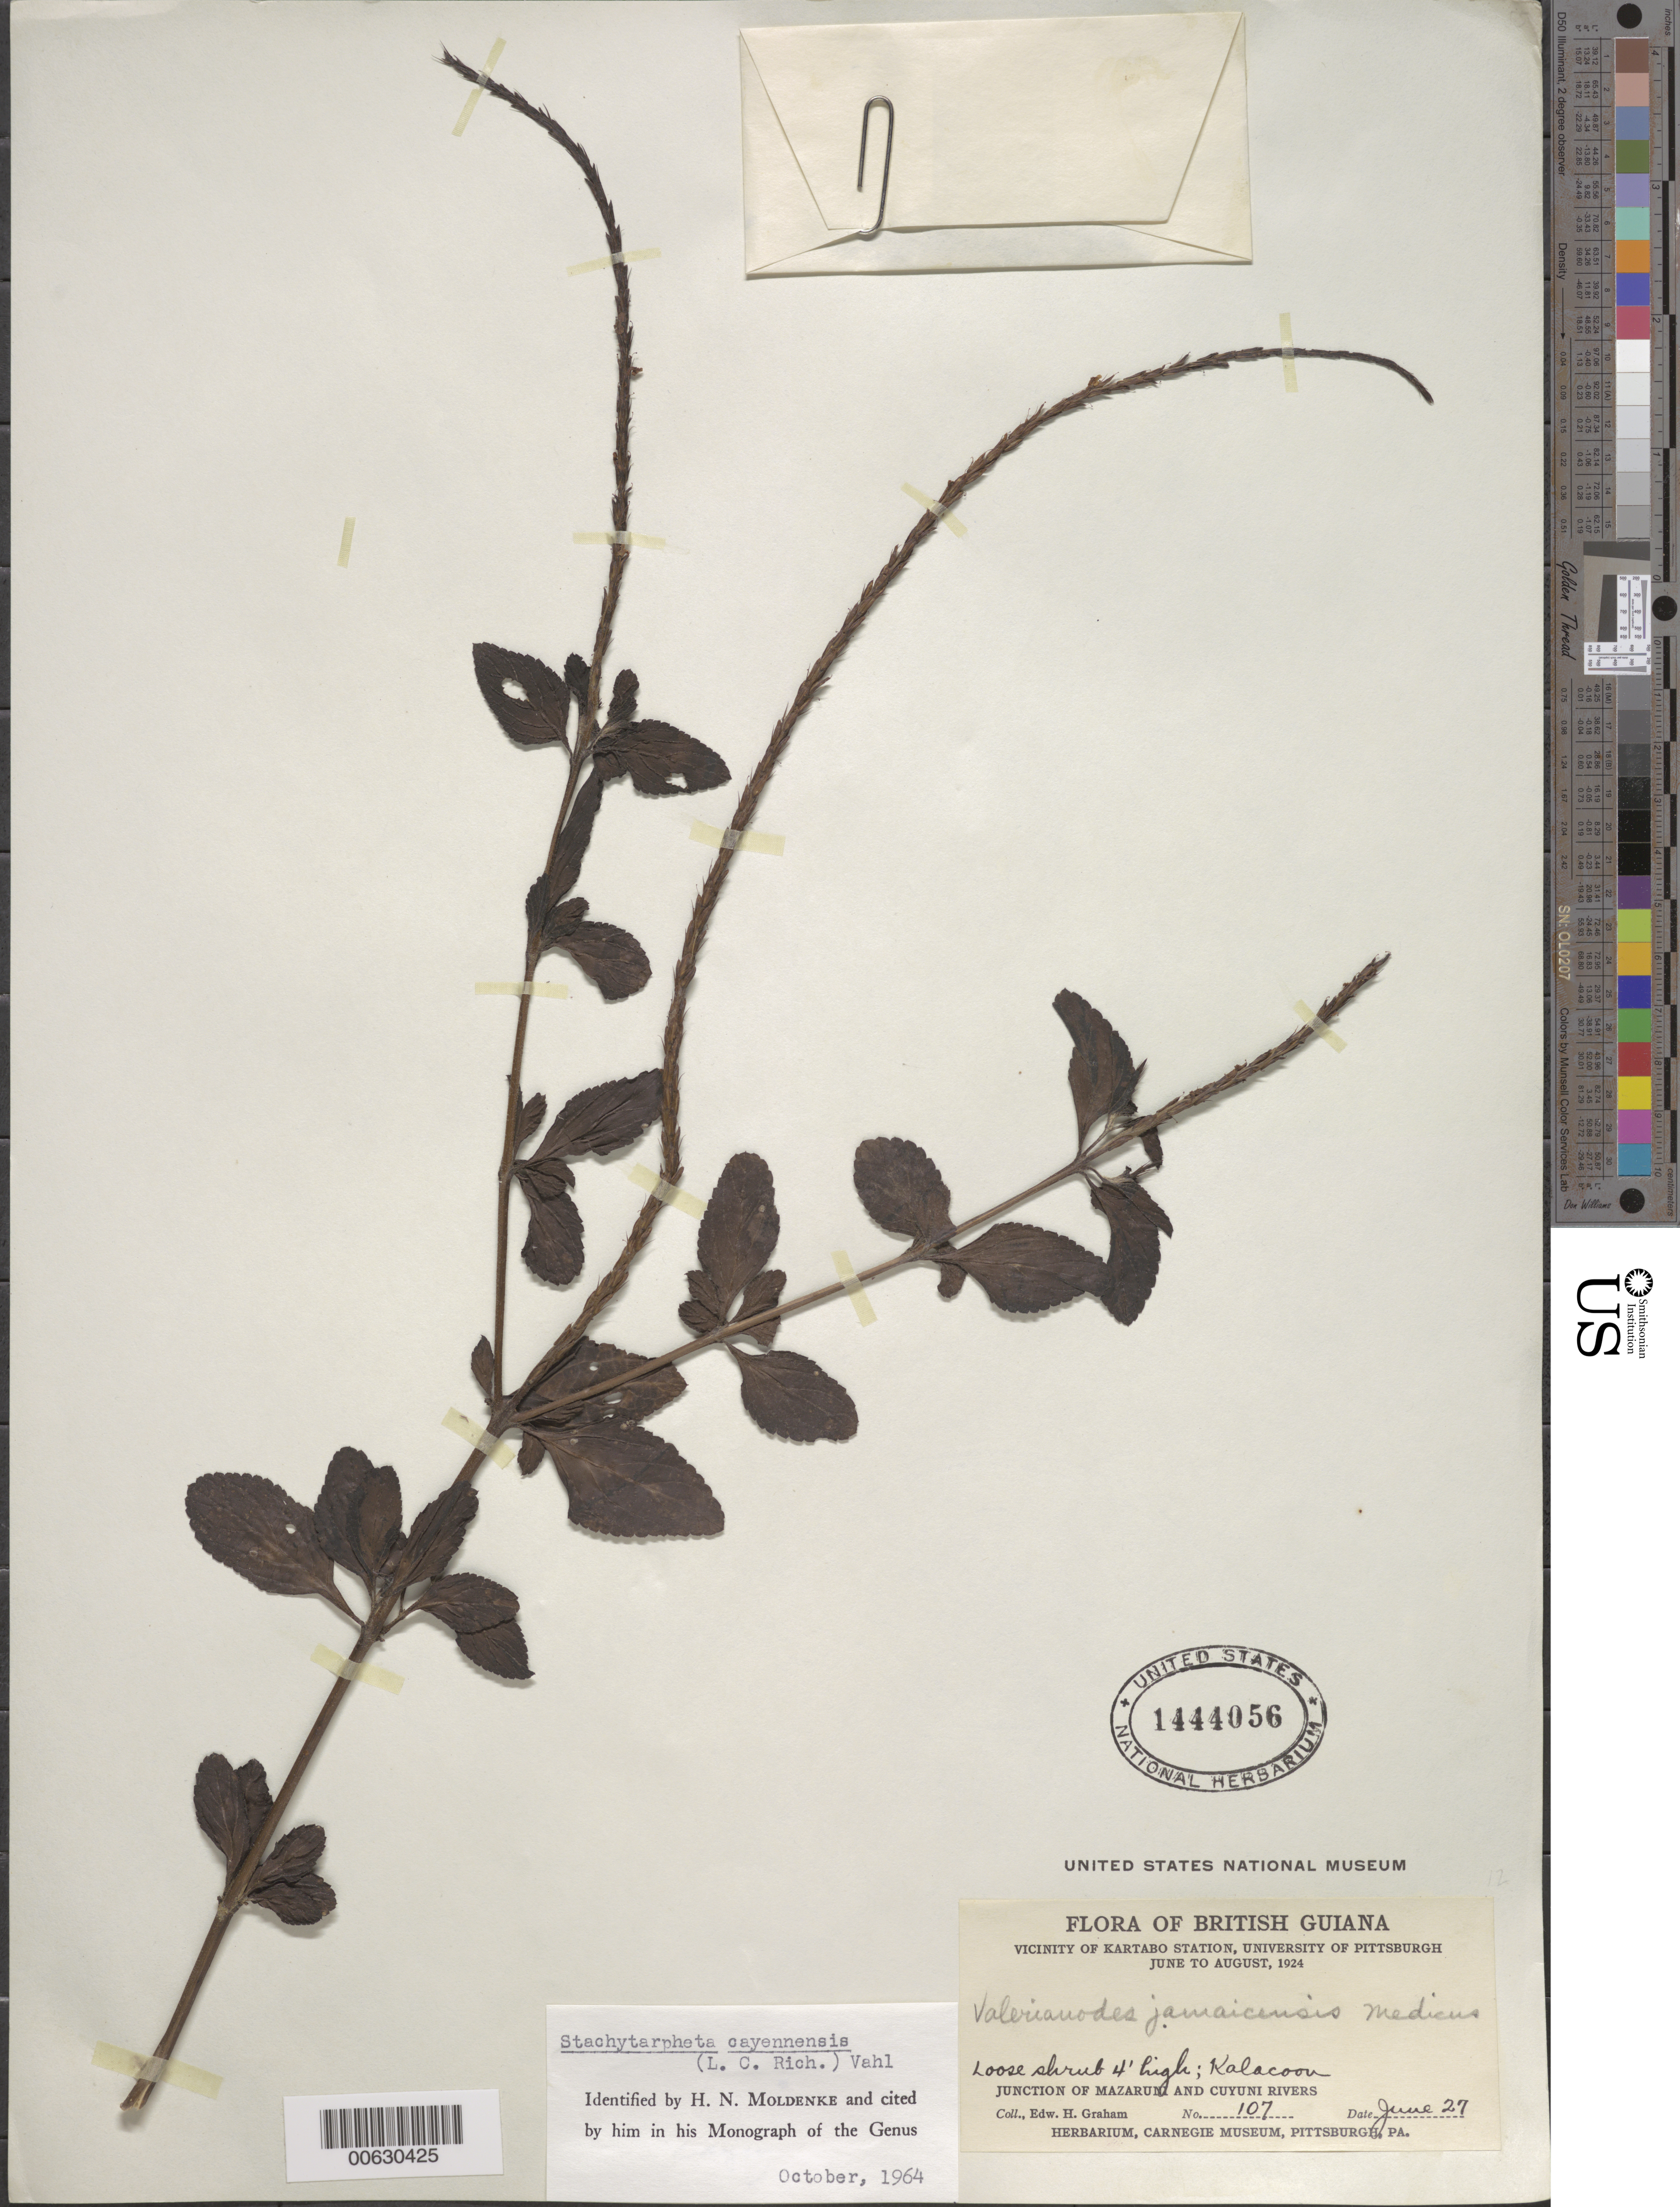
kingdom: Plantae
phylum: Tracheophyta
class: Magnoliopsida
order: Lamiales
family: Verbenaceae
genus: Stachytarpheta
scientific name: Stachytarpheta cayennensis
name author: (Rich.) Vahl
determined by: Moldenke, H. N.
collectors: E. H. Graham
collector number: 107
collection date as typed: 27-Jun-24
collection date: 1924-06-27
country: Guyana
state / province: Cuyuni-Mazaruni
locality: Kartabo Station, junction of Mazaruni and Cuyuni Rivers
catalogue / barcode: US 1444056